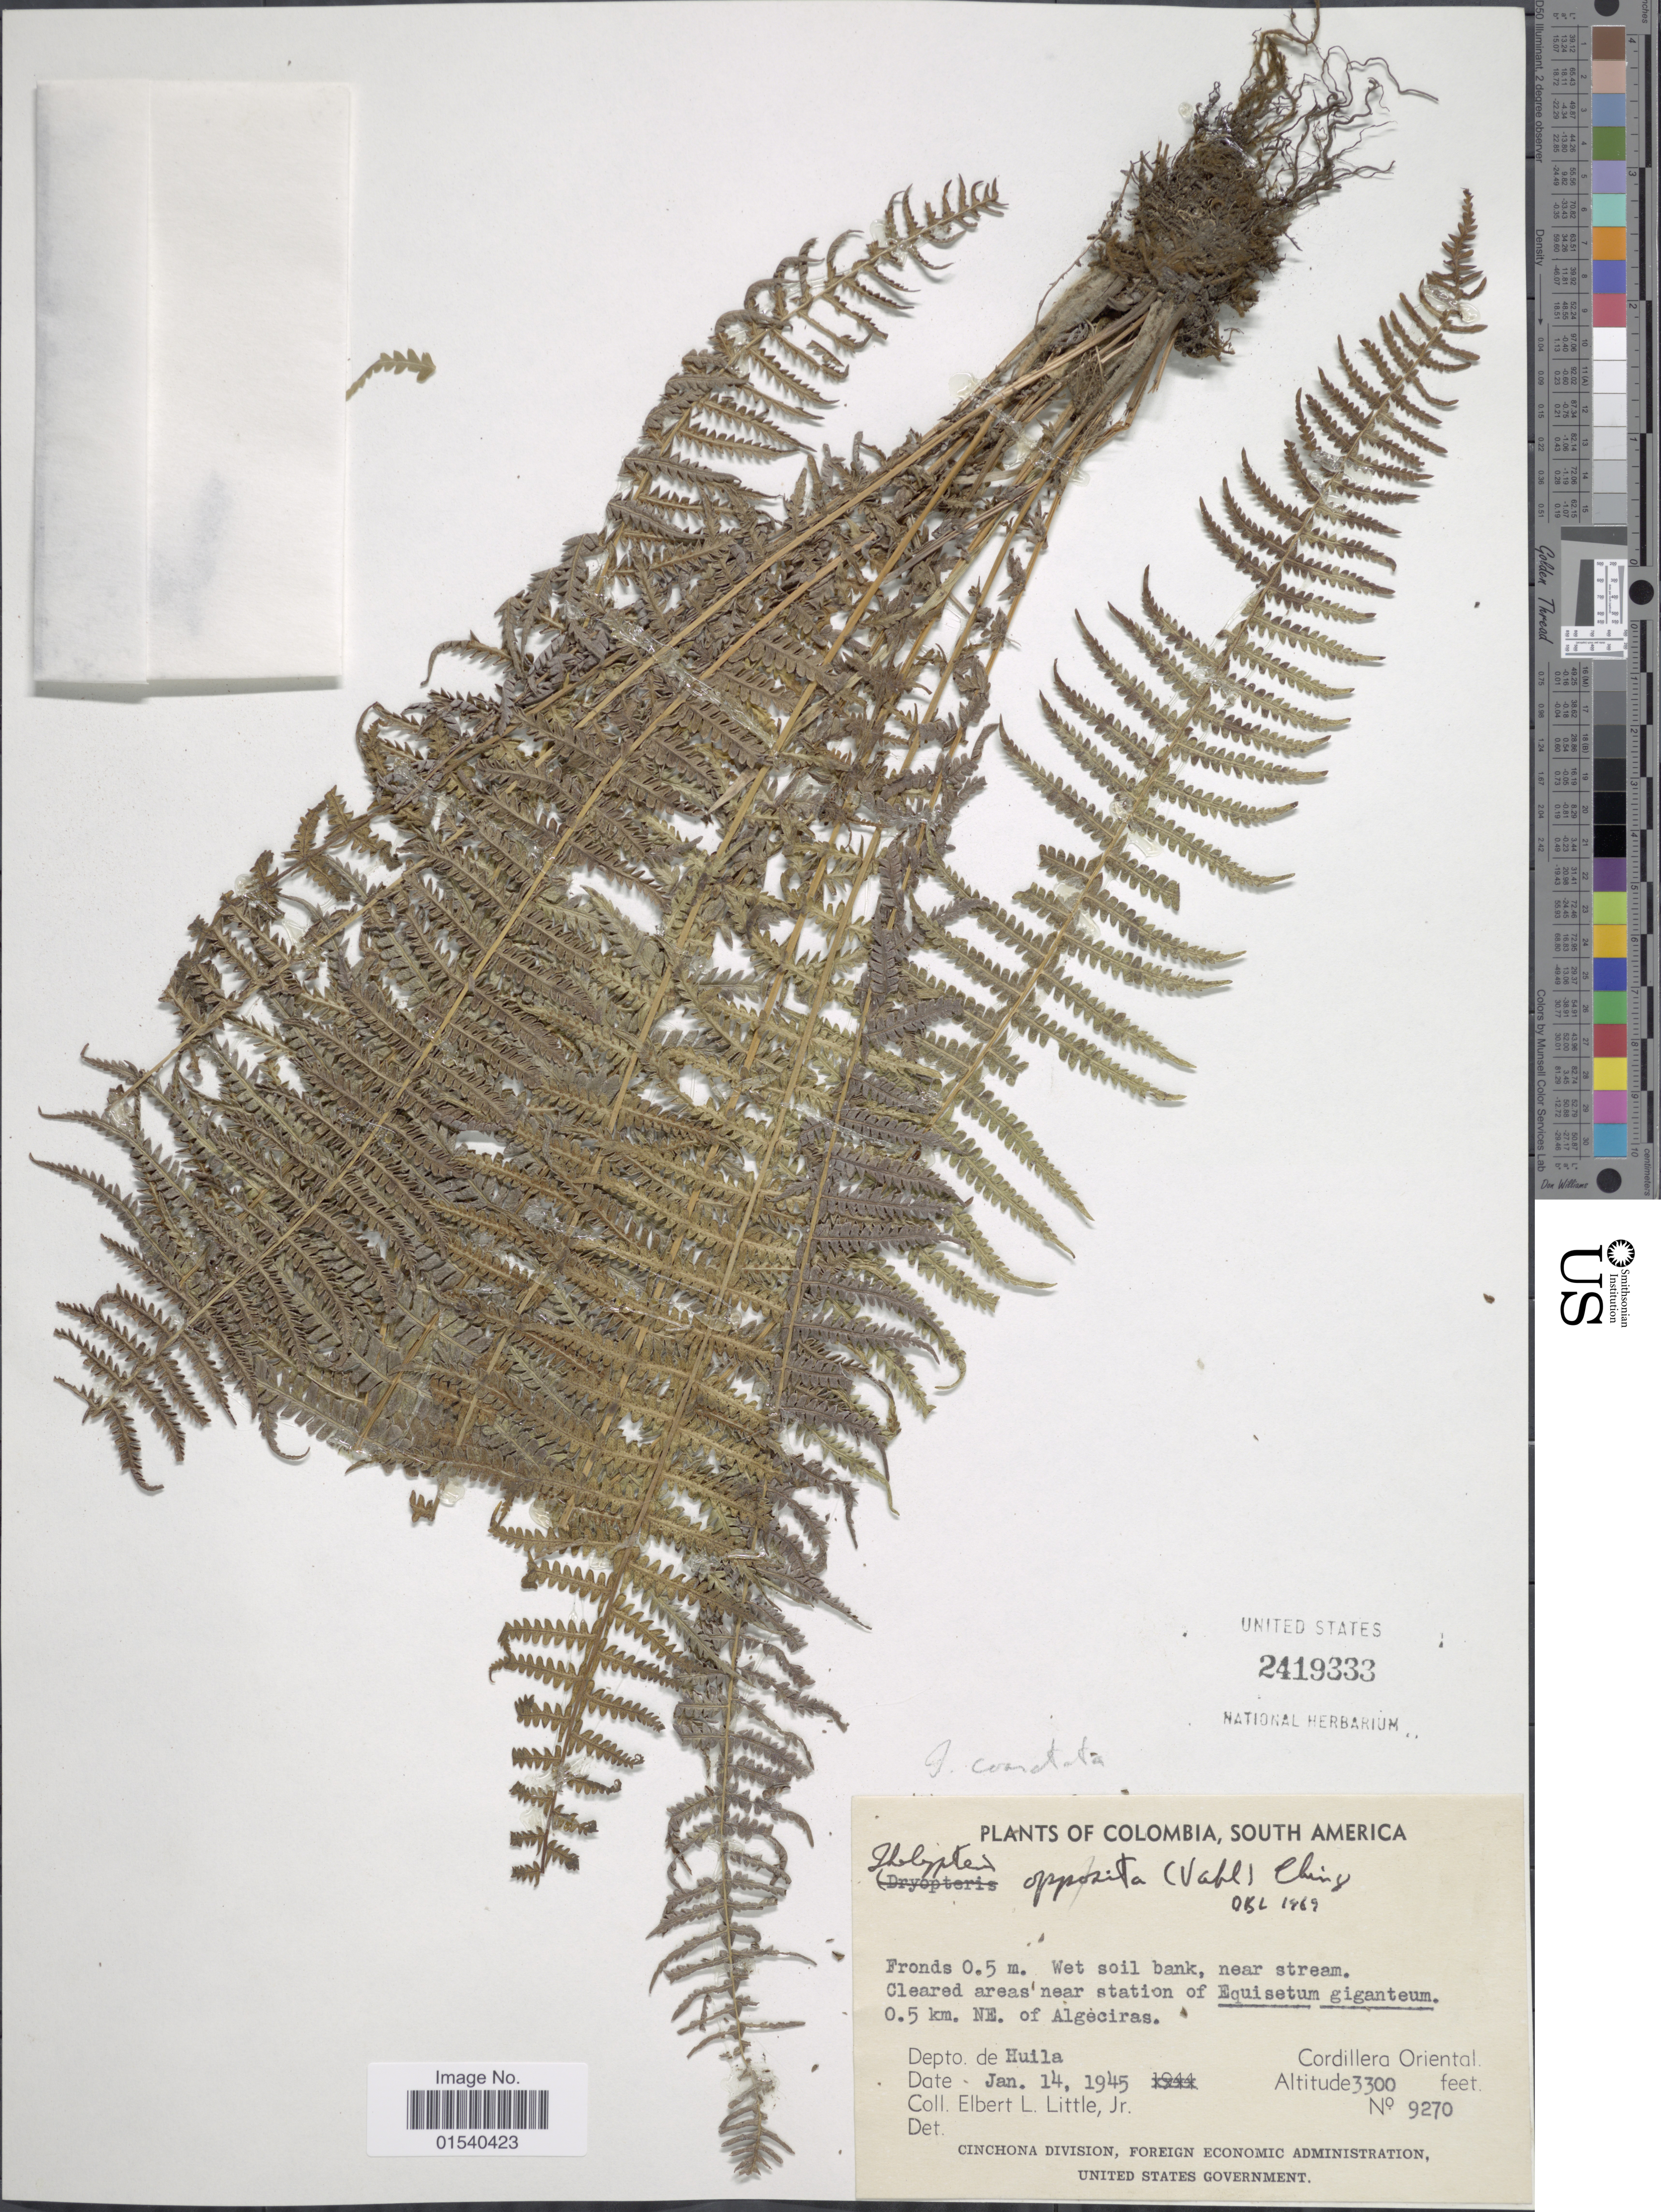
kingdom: Plantae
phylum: Tracheophyta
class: Polypodiopsida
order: Polypodiales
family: Thelypteridaceae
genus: Amauropelta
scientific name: Amauropelta opposita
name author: (Vahl) Pic. Serm.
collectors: E. L. Little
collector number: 9270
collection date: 1945-01-14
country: Colombia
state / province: Huila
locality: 0.5 km. NE. of Algeciras. Dept de huila, Cordillera Oriental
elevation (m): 1006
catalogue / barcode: US 2419333